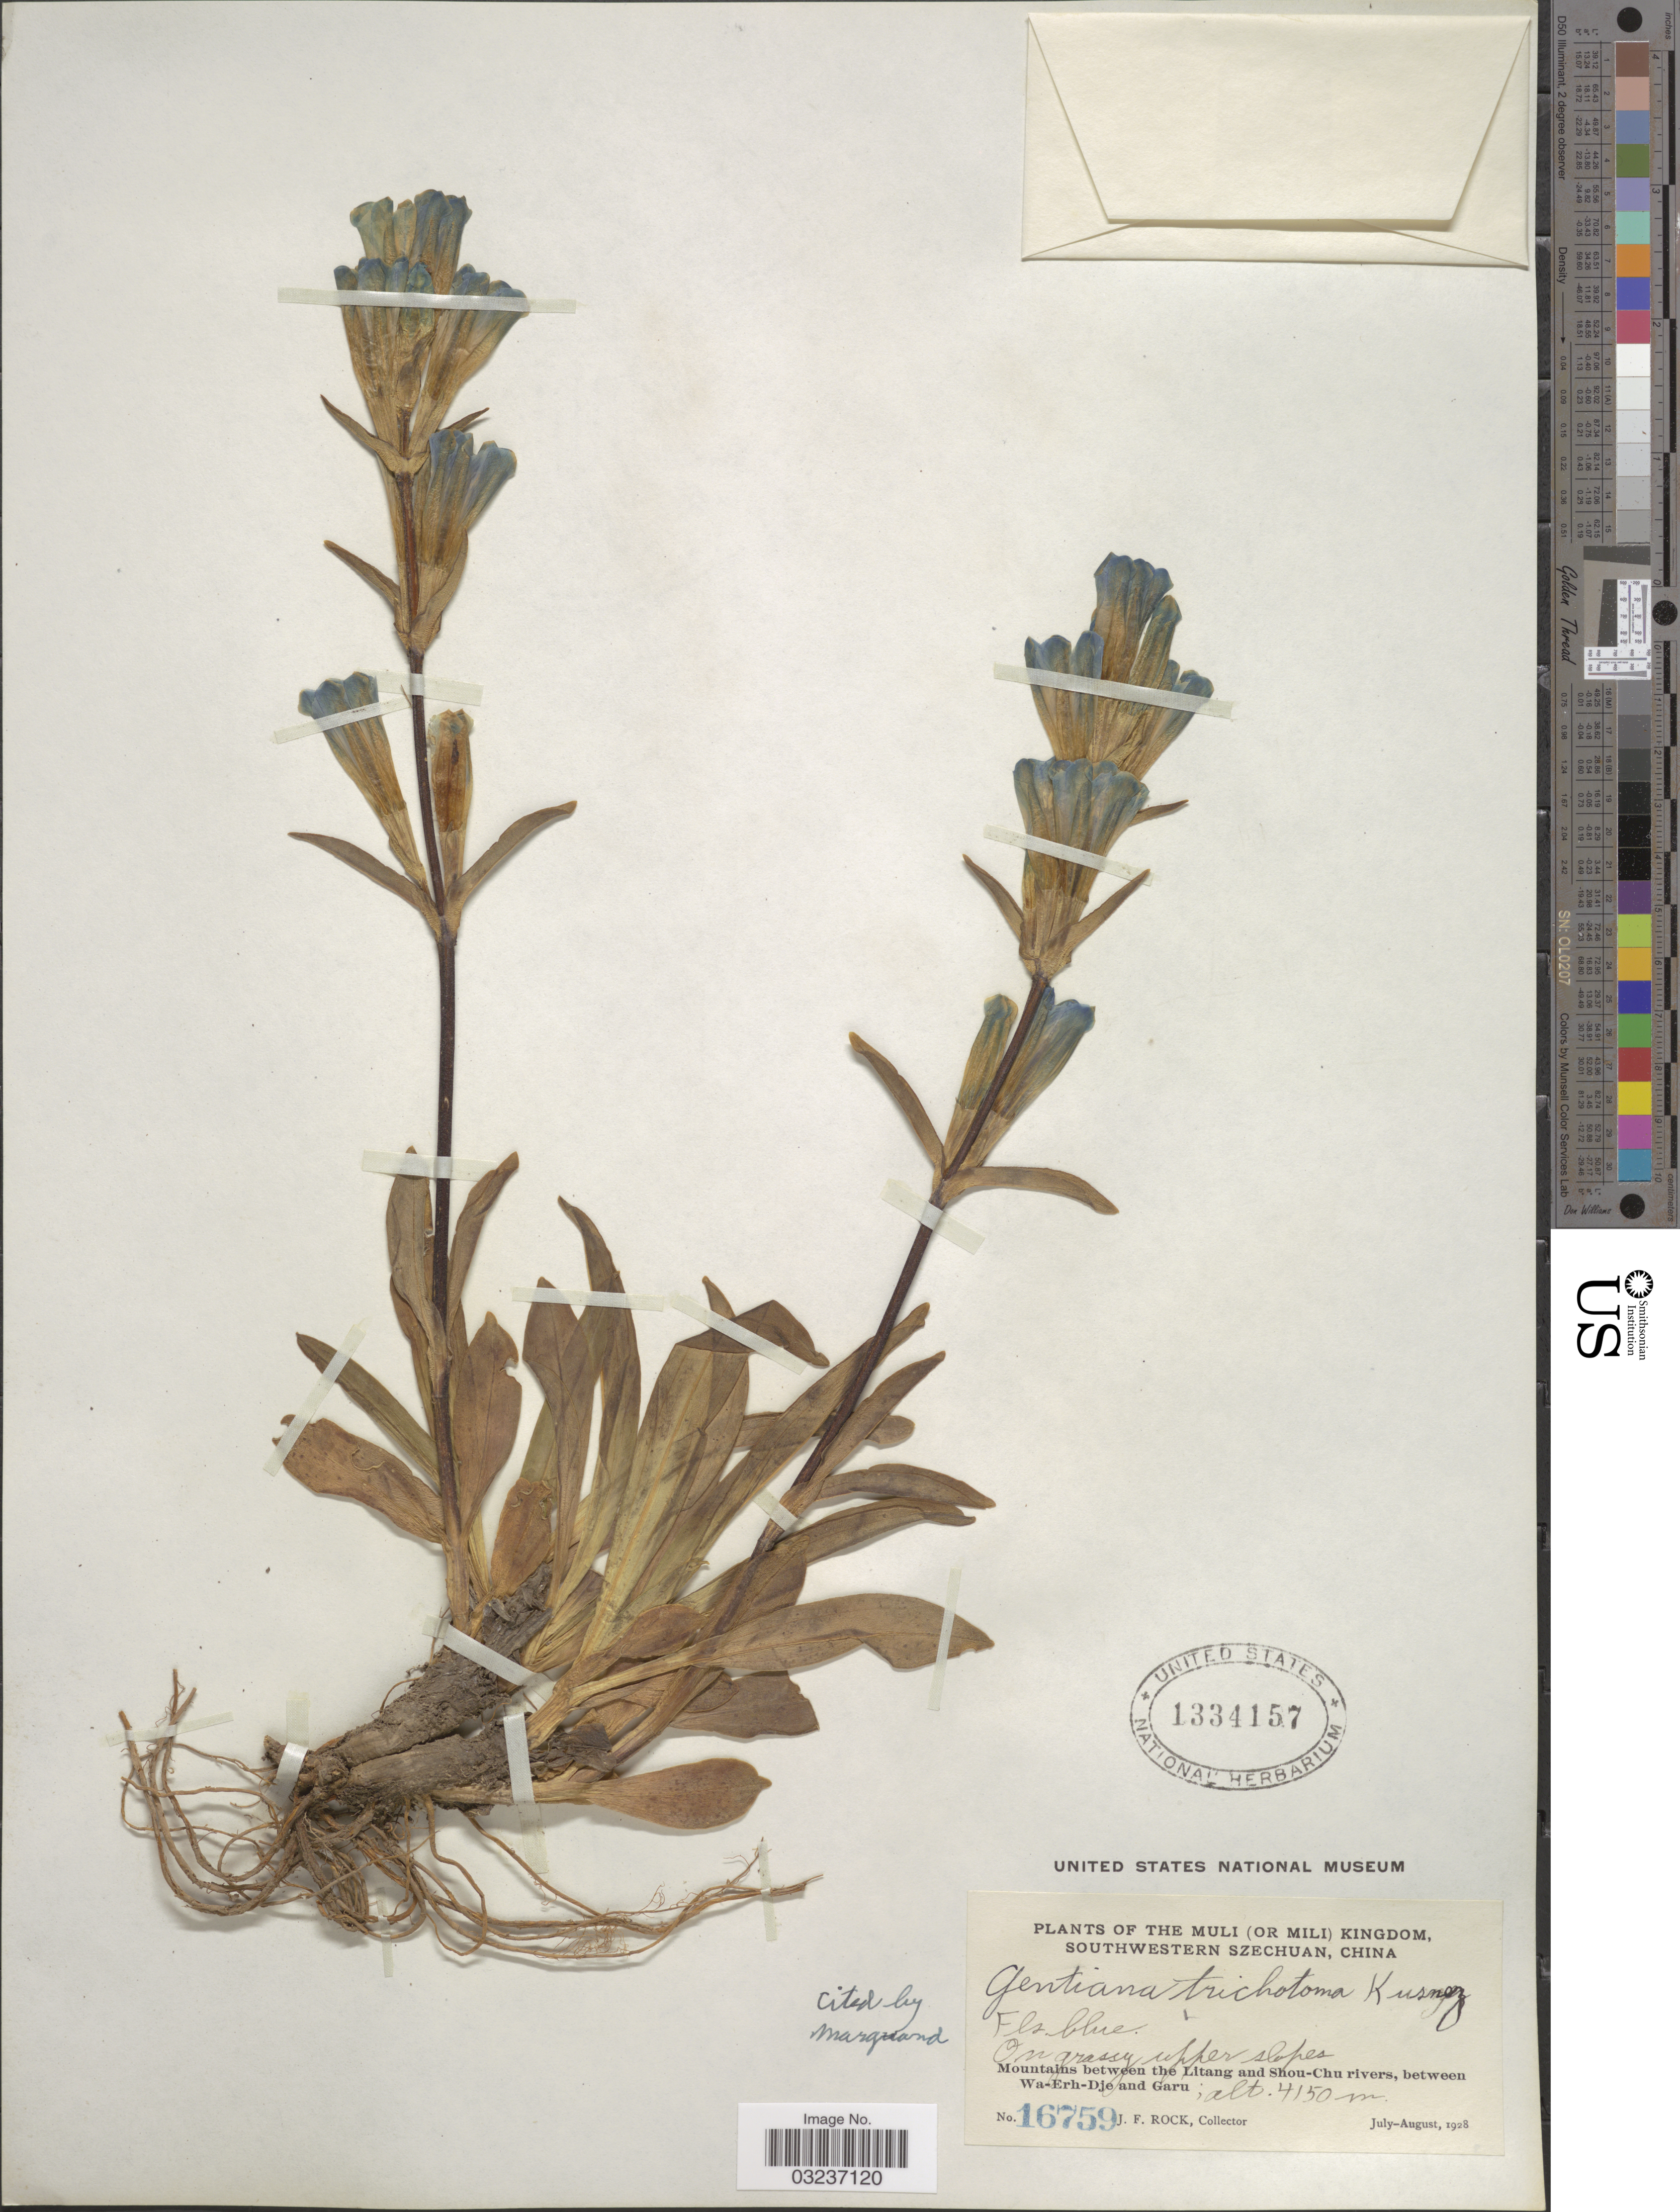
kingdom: Plantae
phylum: Tracheophyta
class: Magnoliopsida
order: Gentianales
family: Gentianaceae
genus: Gentiana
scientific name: Gentiana trichotoma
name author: Kusn.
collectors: J. Rock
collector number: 16759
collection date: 1928-07/1928-08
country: China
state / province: Sichuan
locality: The Muli (or Mili) Kingdom, Southwestern Szechuan. Mountains between the Litang and Shou-Chu rivers, between Wa-Erh-Dje and Garu.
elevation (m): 4150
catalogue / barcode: US 1334157